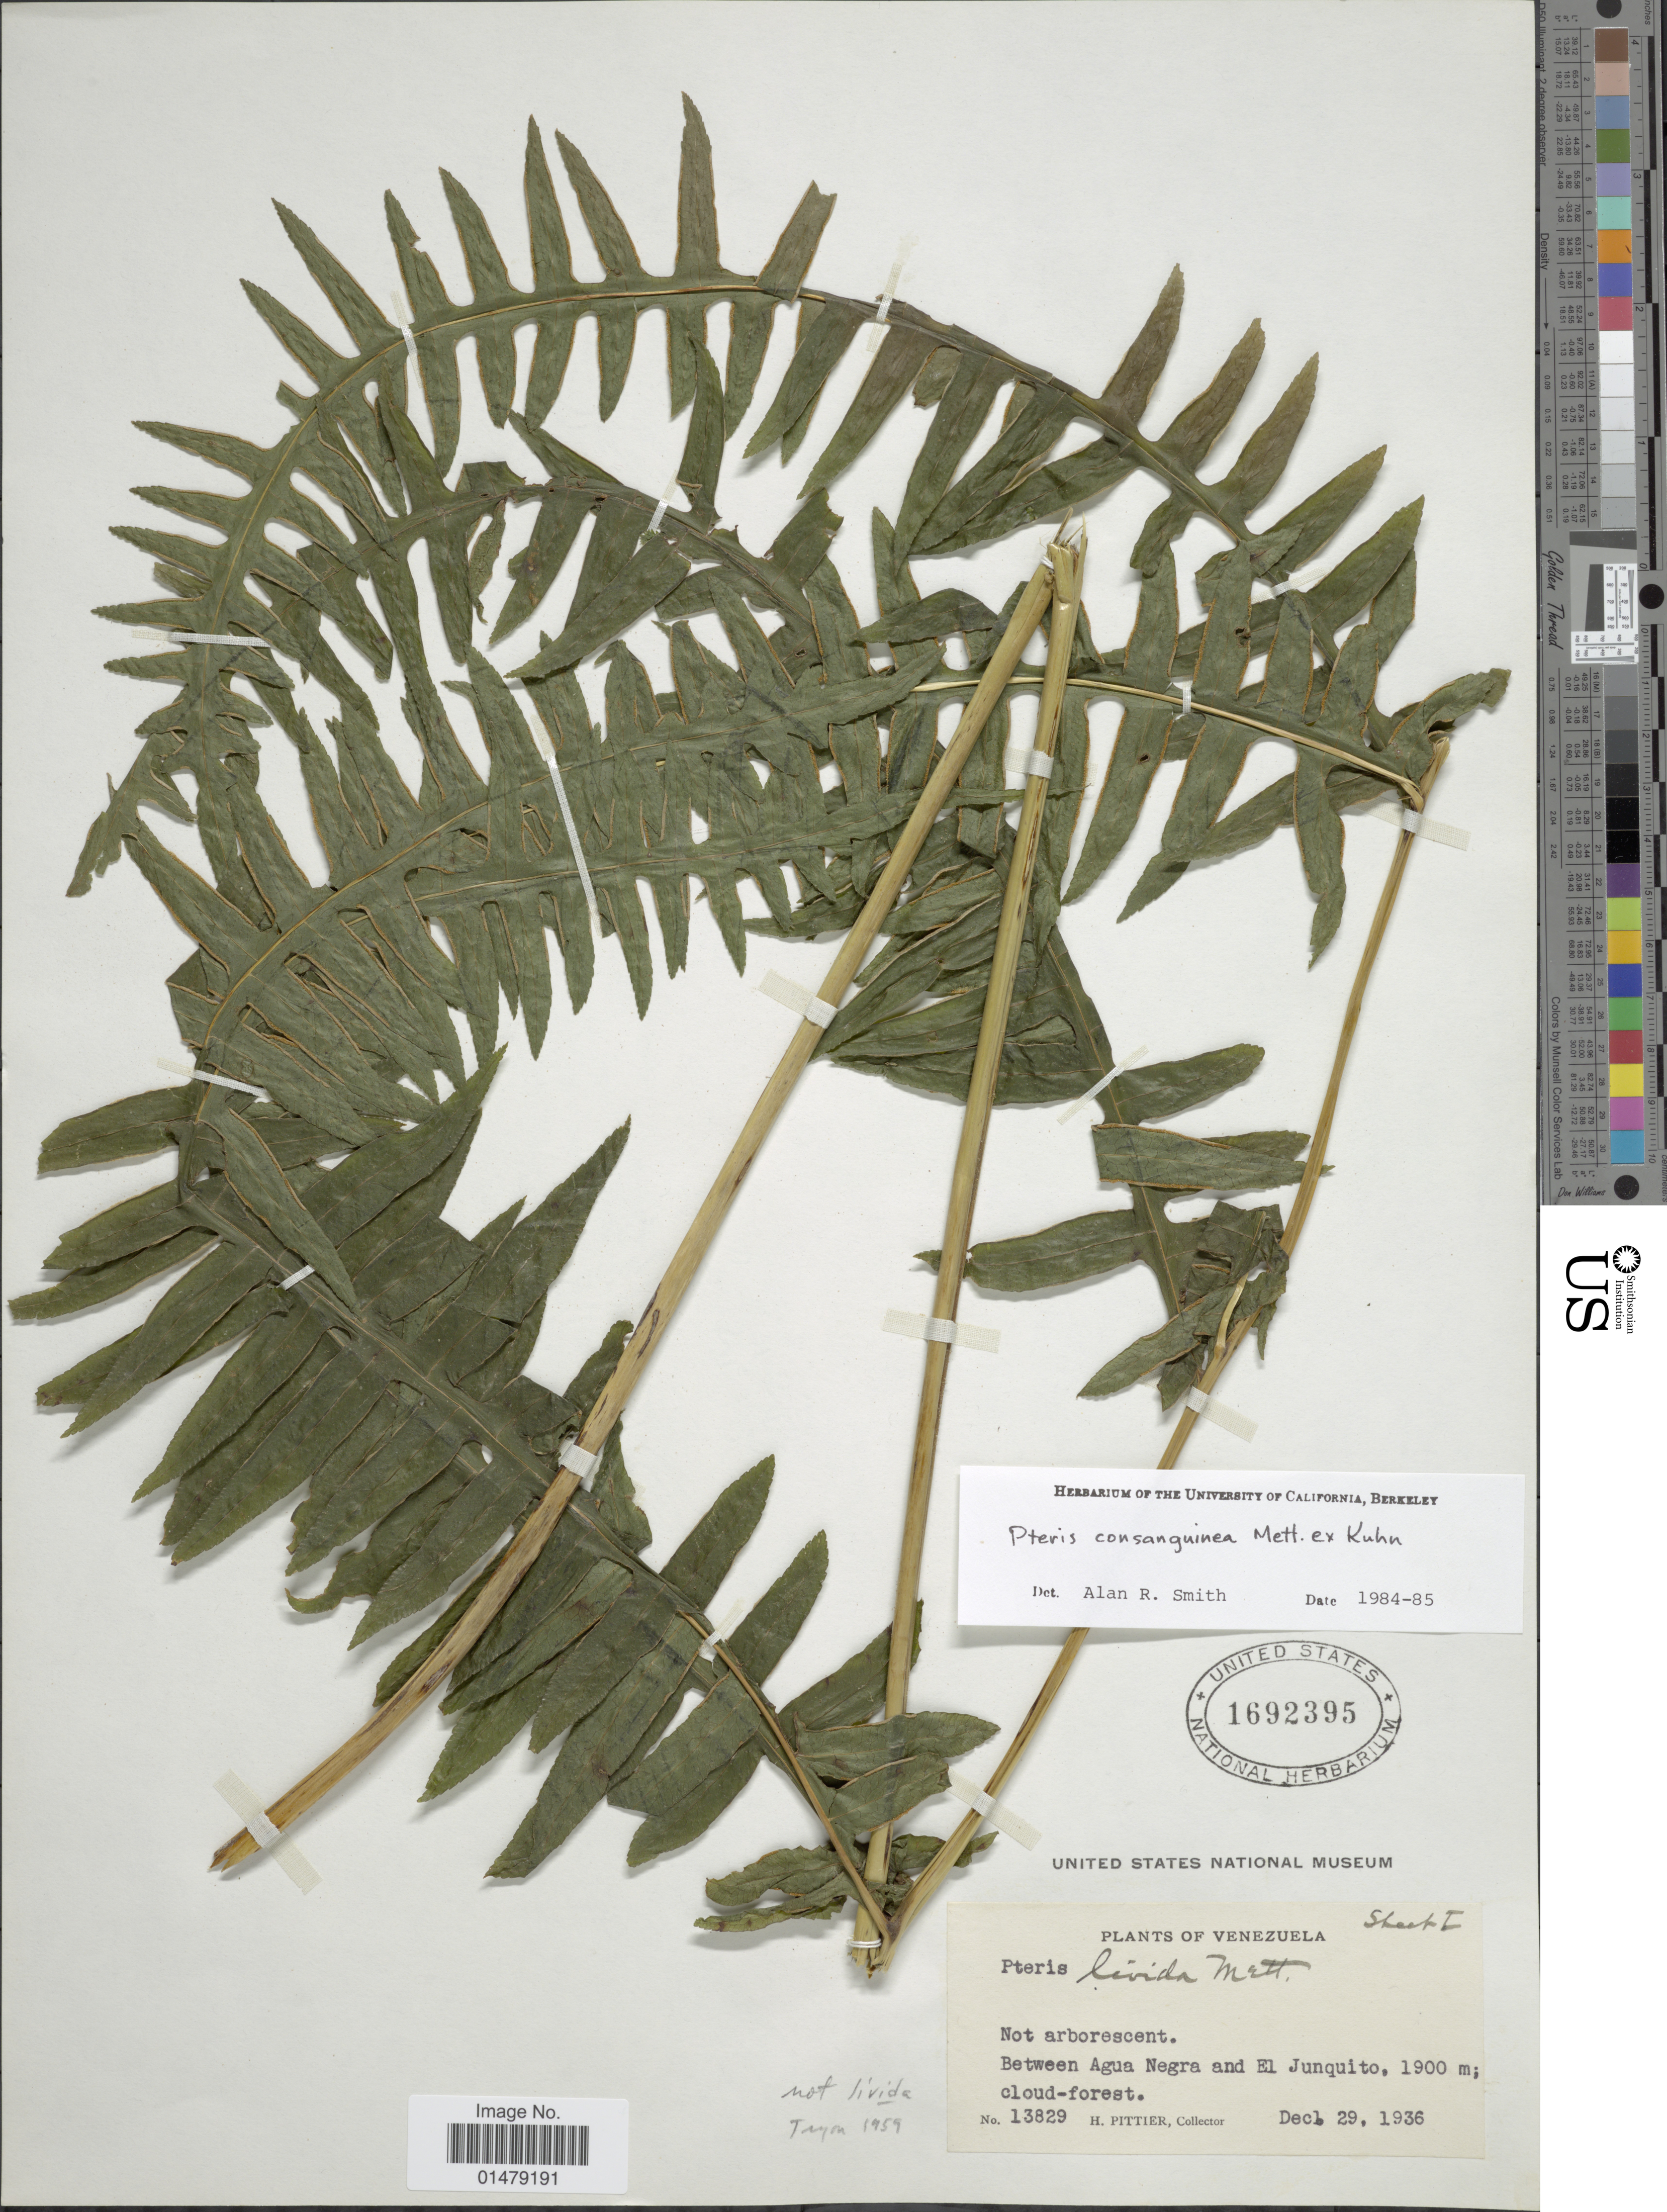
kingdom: Plantae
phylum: Tracheophyta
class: Polypodiopsida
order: Polypodiales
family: Pteridaceae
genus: Pteris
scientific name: Pteris consanguinea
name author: Mett. ex Kuhn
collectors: H. F. Pittier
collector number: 13829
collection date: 1936-12-29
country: Venezuela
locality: Between Agua Negra and El Junquito.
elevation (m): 1900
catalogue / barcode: US 1692395